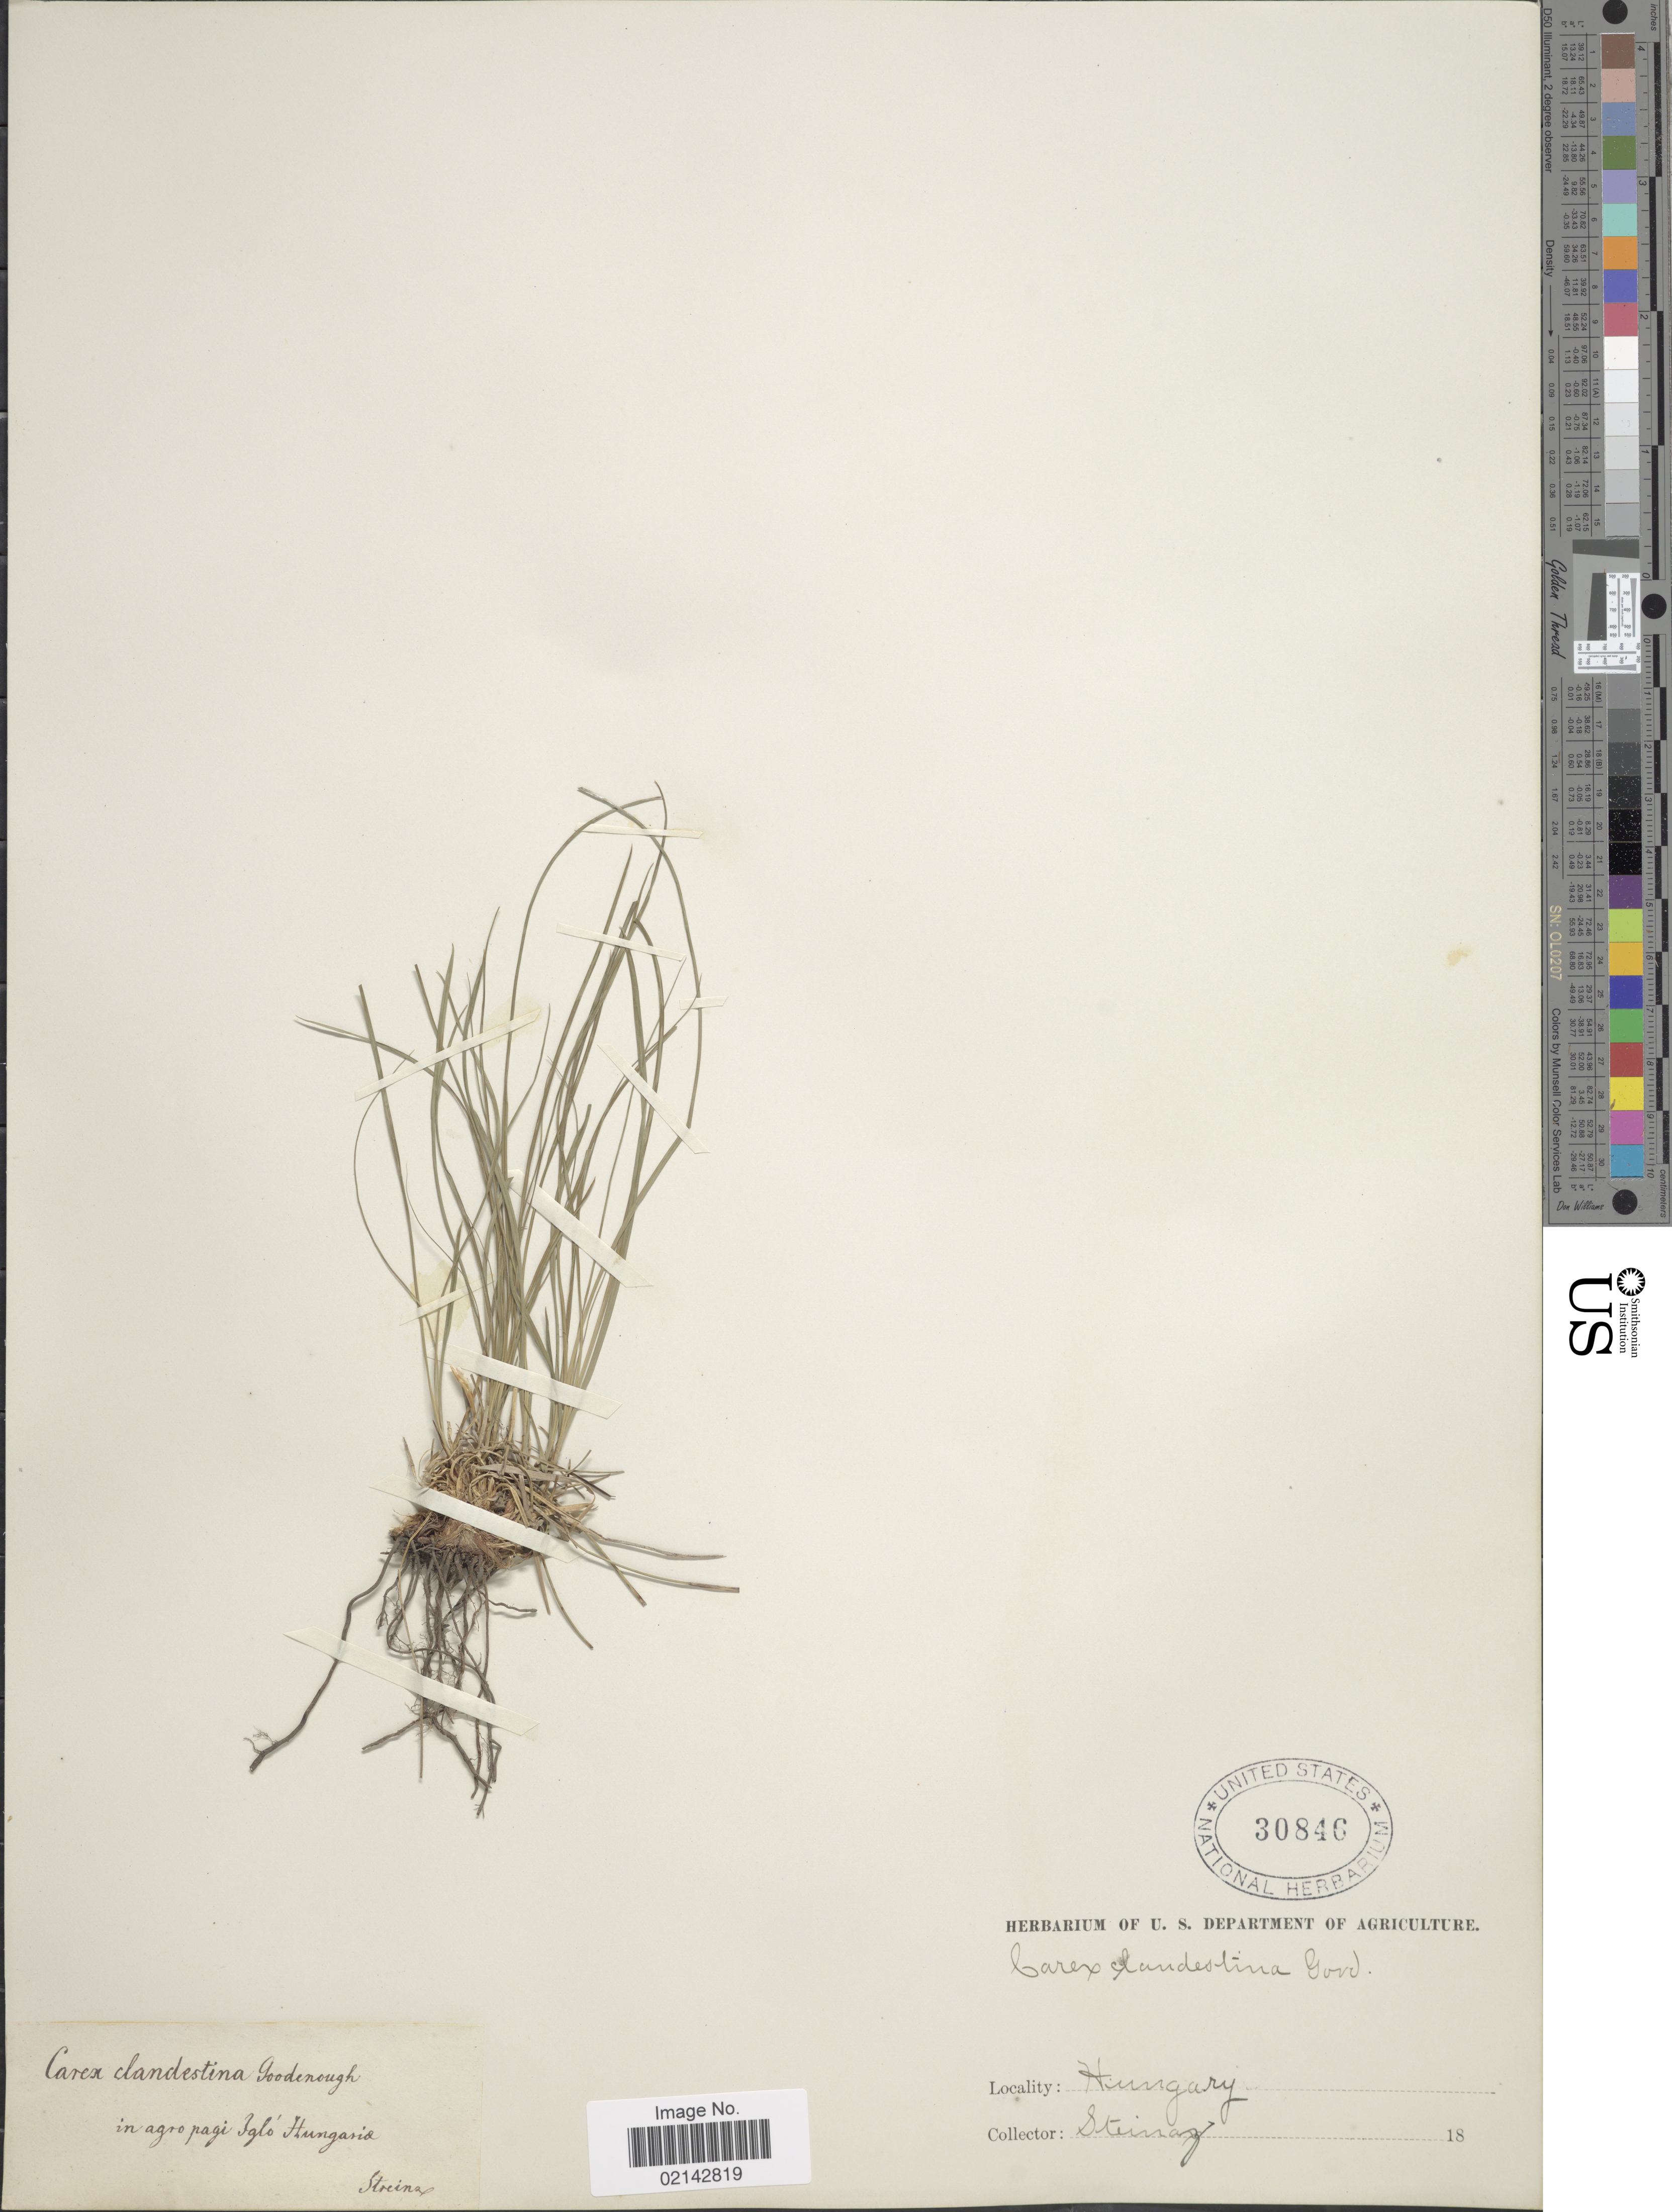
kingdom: Plantae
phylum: Tracheophyta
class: Liliopsida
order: Poales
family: Cyperaceae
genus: Carex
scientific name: Carex humilis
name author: Leyss.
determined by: Strong, Mark T., (BOT), Smithsonian Institution - National Museum of Natural History (UNITED STATES)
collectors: Streins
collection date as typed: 18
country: Hungary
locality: In agro pagi Iglo'Hungary.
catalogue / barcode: US 30846